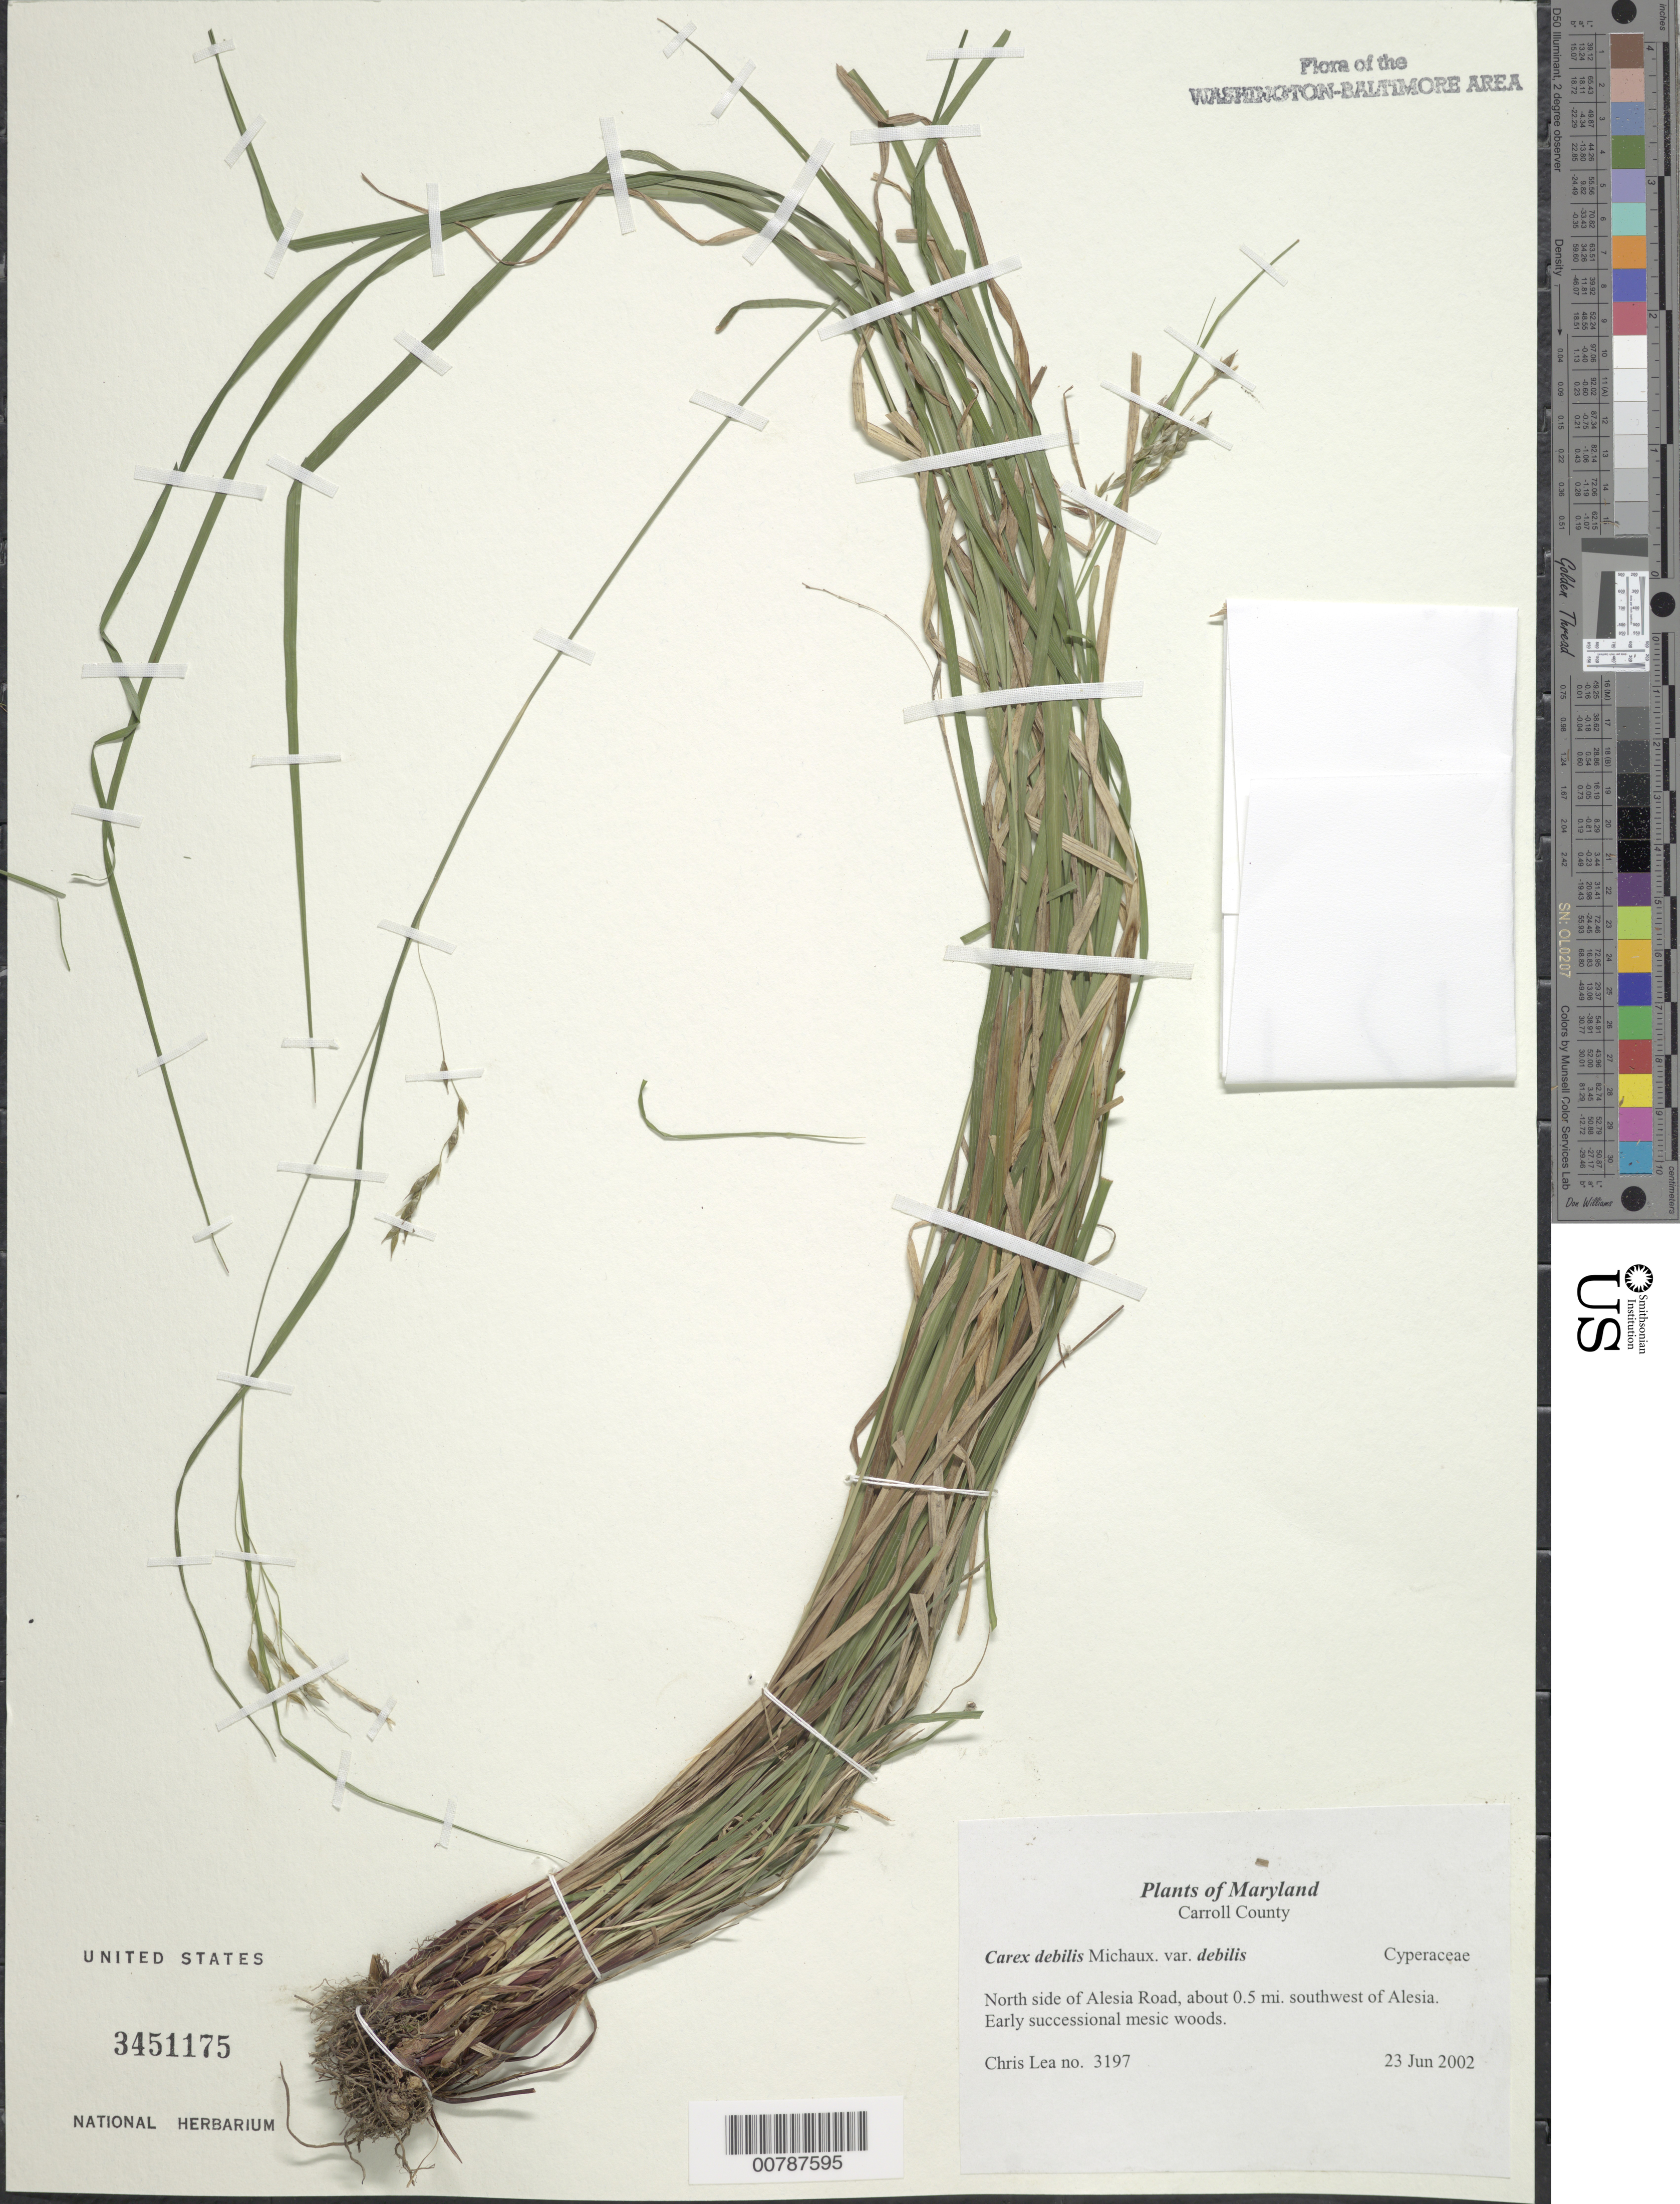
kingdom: Plantae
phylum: Tracheophyta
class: Liliopsida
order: Poales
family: Cyperaceae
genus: Carex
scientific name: Carex debilis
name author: Michx.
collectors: C. Lea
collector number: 3197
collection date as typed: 23 Jun 2002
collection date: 2002-06-23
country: United States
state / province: Maryland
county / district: Carroll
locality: North side of Alesia Road, about 0.5 mi. southwest of Alesia.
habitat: Early successional mesic woods.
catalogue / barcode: US 3451175